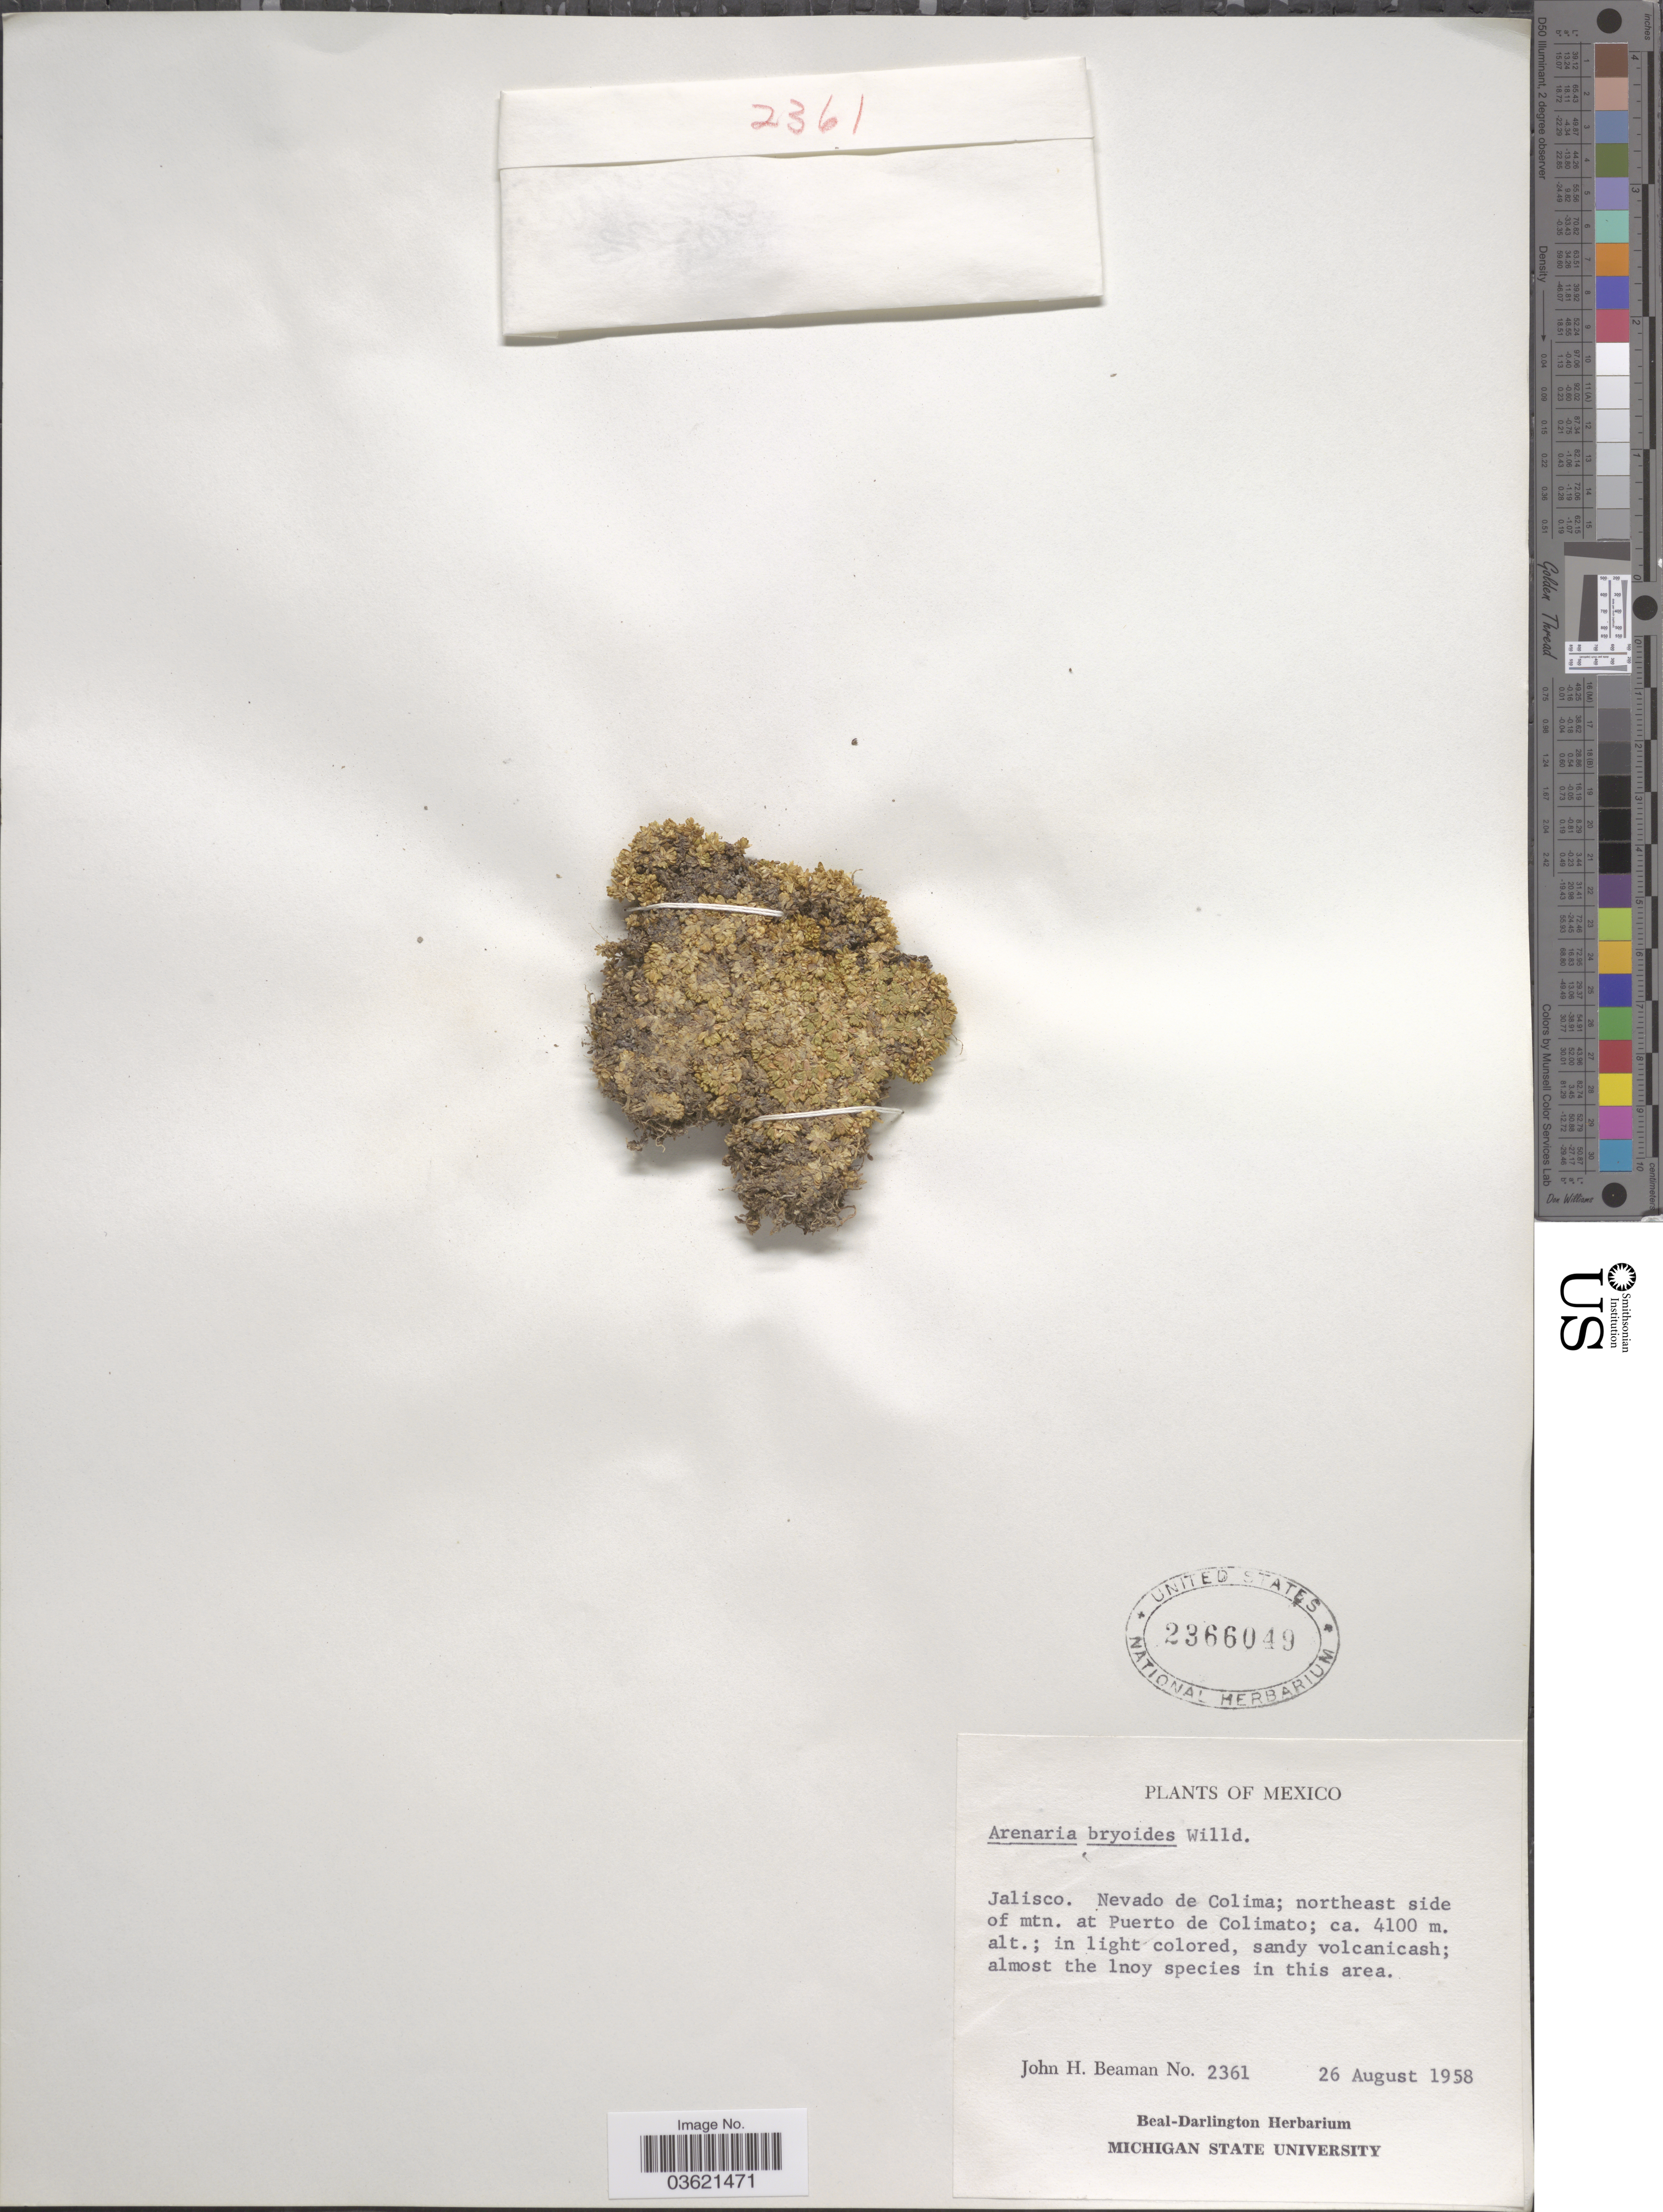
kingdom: Plantae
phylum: Tracheophyta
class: Magnoliopsida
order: Caryophyllales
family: Caryophyllaceae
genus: Arenaria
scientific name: Arenaria bryoides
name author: Willd. ex D.F.K. Schltdl.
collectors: J. H. Beaman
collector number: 2361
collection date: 1958-08-26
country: Mexico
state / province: Jalisco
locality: Nevado de Colima; northeast side of mtn. at Puerto de Colimato.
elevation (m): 4100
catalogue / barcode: US 2366049